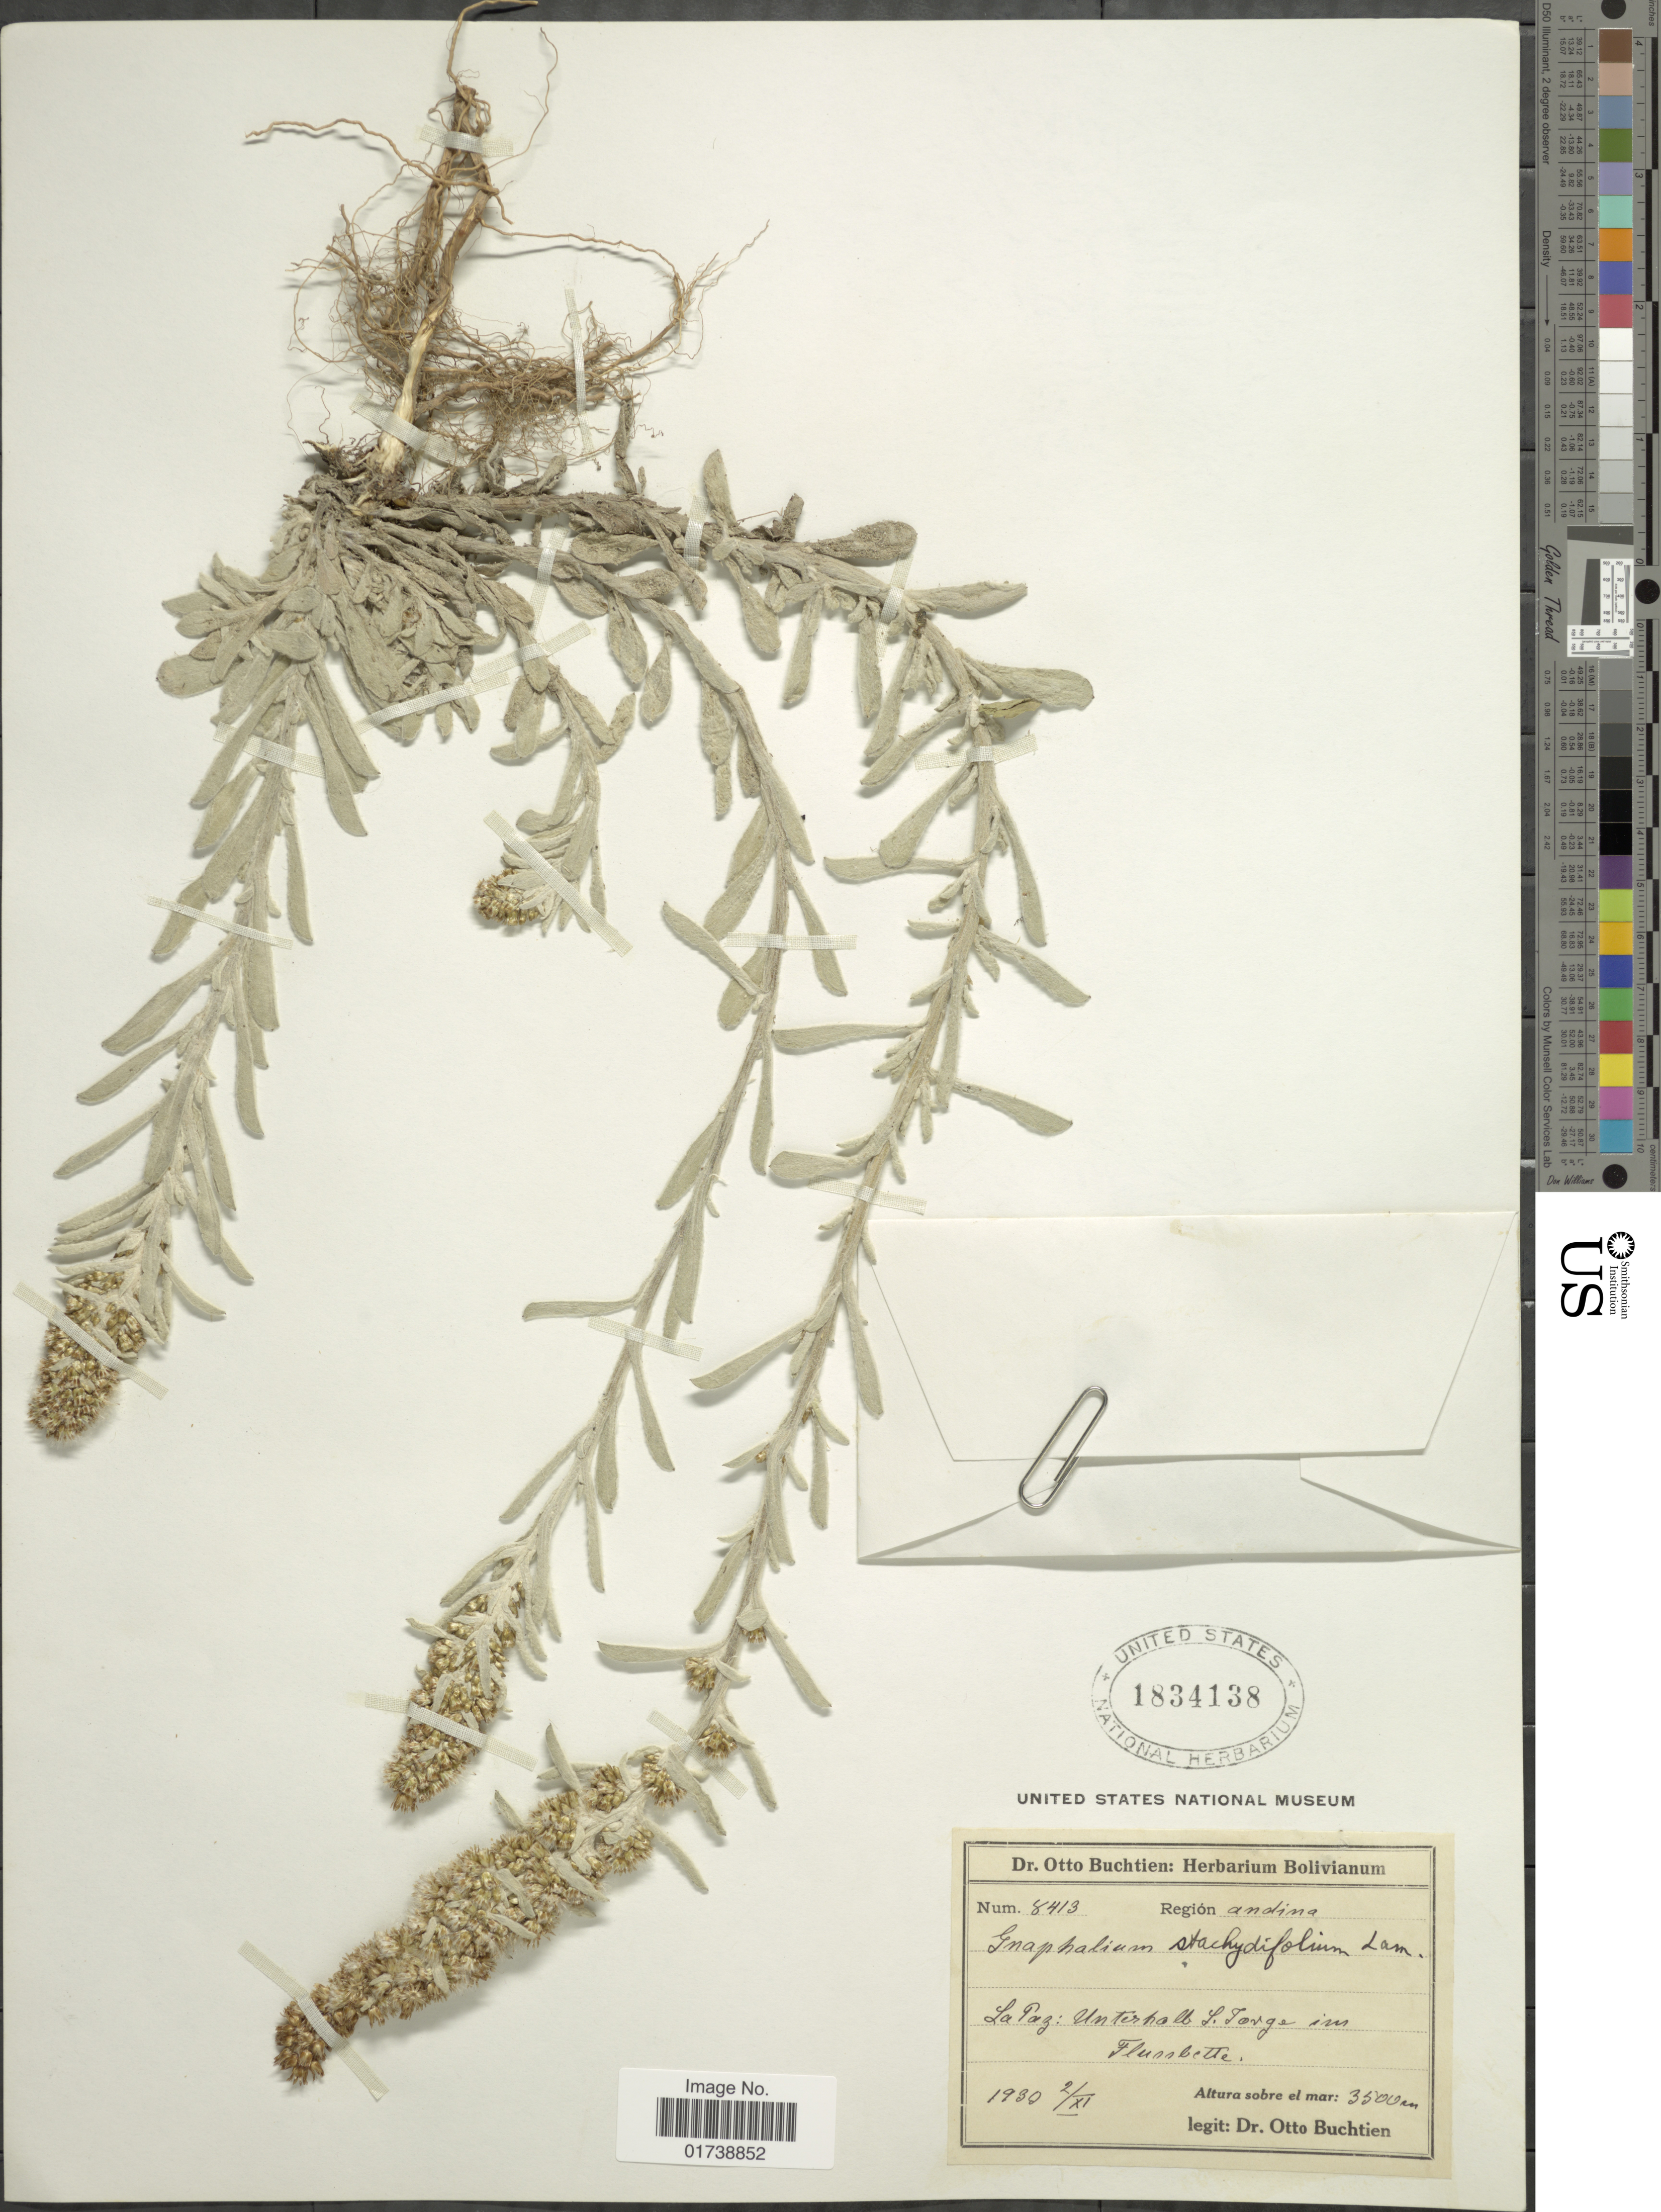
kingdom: Plantae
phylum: Tracheophyta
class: Magnoliopsida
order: Asterales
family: Asteraceae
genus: Gamochaeta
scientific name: Gamochaeta stachydifolia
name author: (Lam.) Cabrera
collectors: O. Buchtien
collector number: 8413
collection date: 1930-11-02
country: Bolivia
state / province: La Paz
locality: Unterhalb S. Jorge in Flussbette (Below San Jorge in riverbed)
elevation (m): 3500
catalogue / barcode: US 1834138